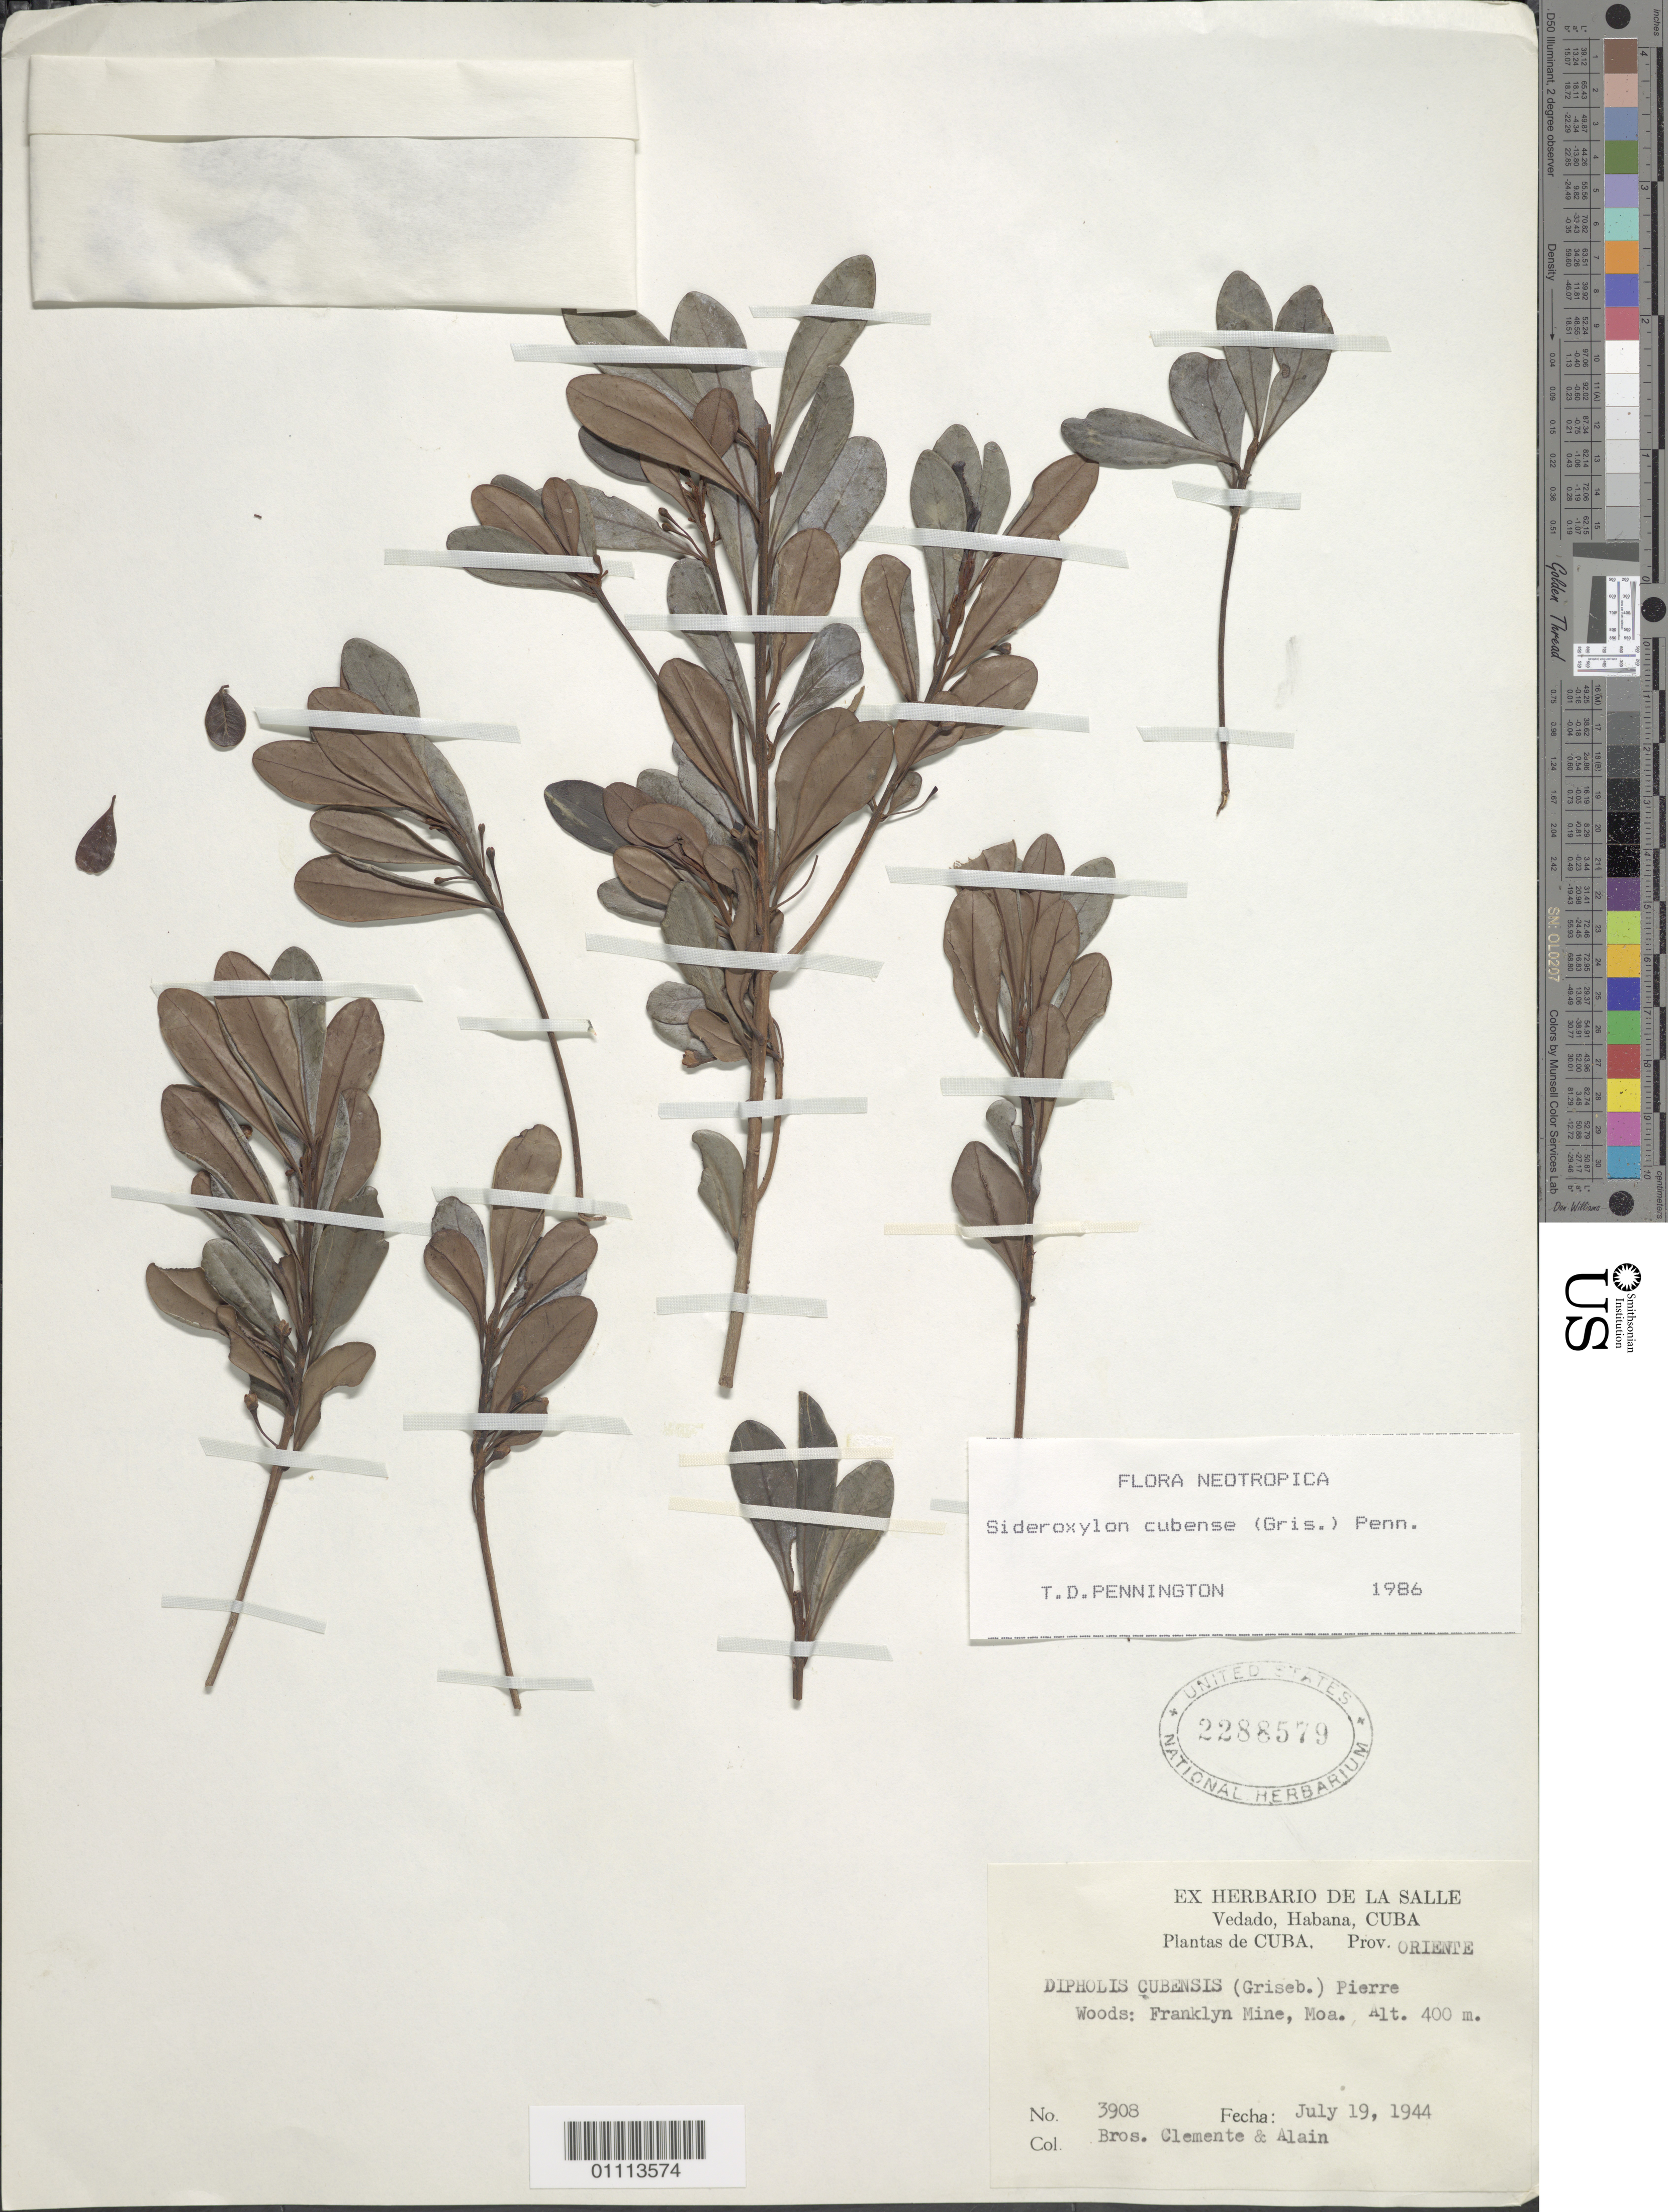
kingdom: Plantae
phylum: Tracheophyta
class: Magnoliopsida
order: Ericales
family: Sapotaceae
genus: Sideroxylon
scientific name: Sideroxylon cubense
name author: (Griseb.) T.D. Penn.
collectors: Bro. Clemente & A. H. Liogier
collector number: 3908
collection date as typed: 19 Jul 1944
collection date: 1944-07-19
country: Cuba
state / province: Holguín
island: Cuba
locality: Frankyln Mine, Moa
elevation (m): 400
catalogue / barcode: US 2288579